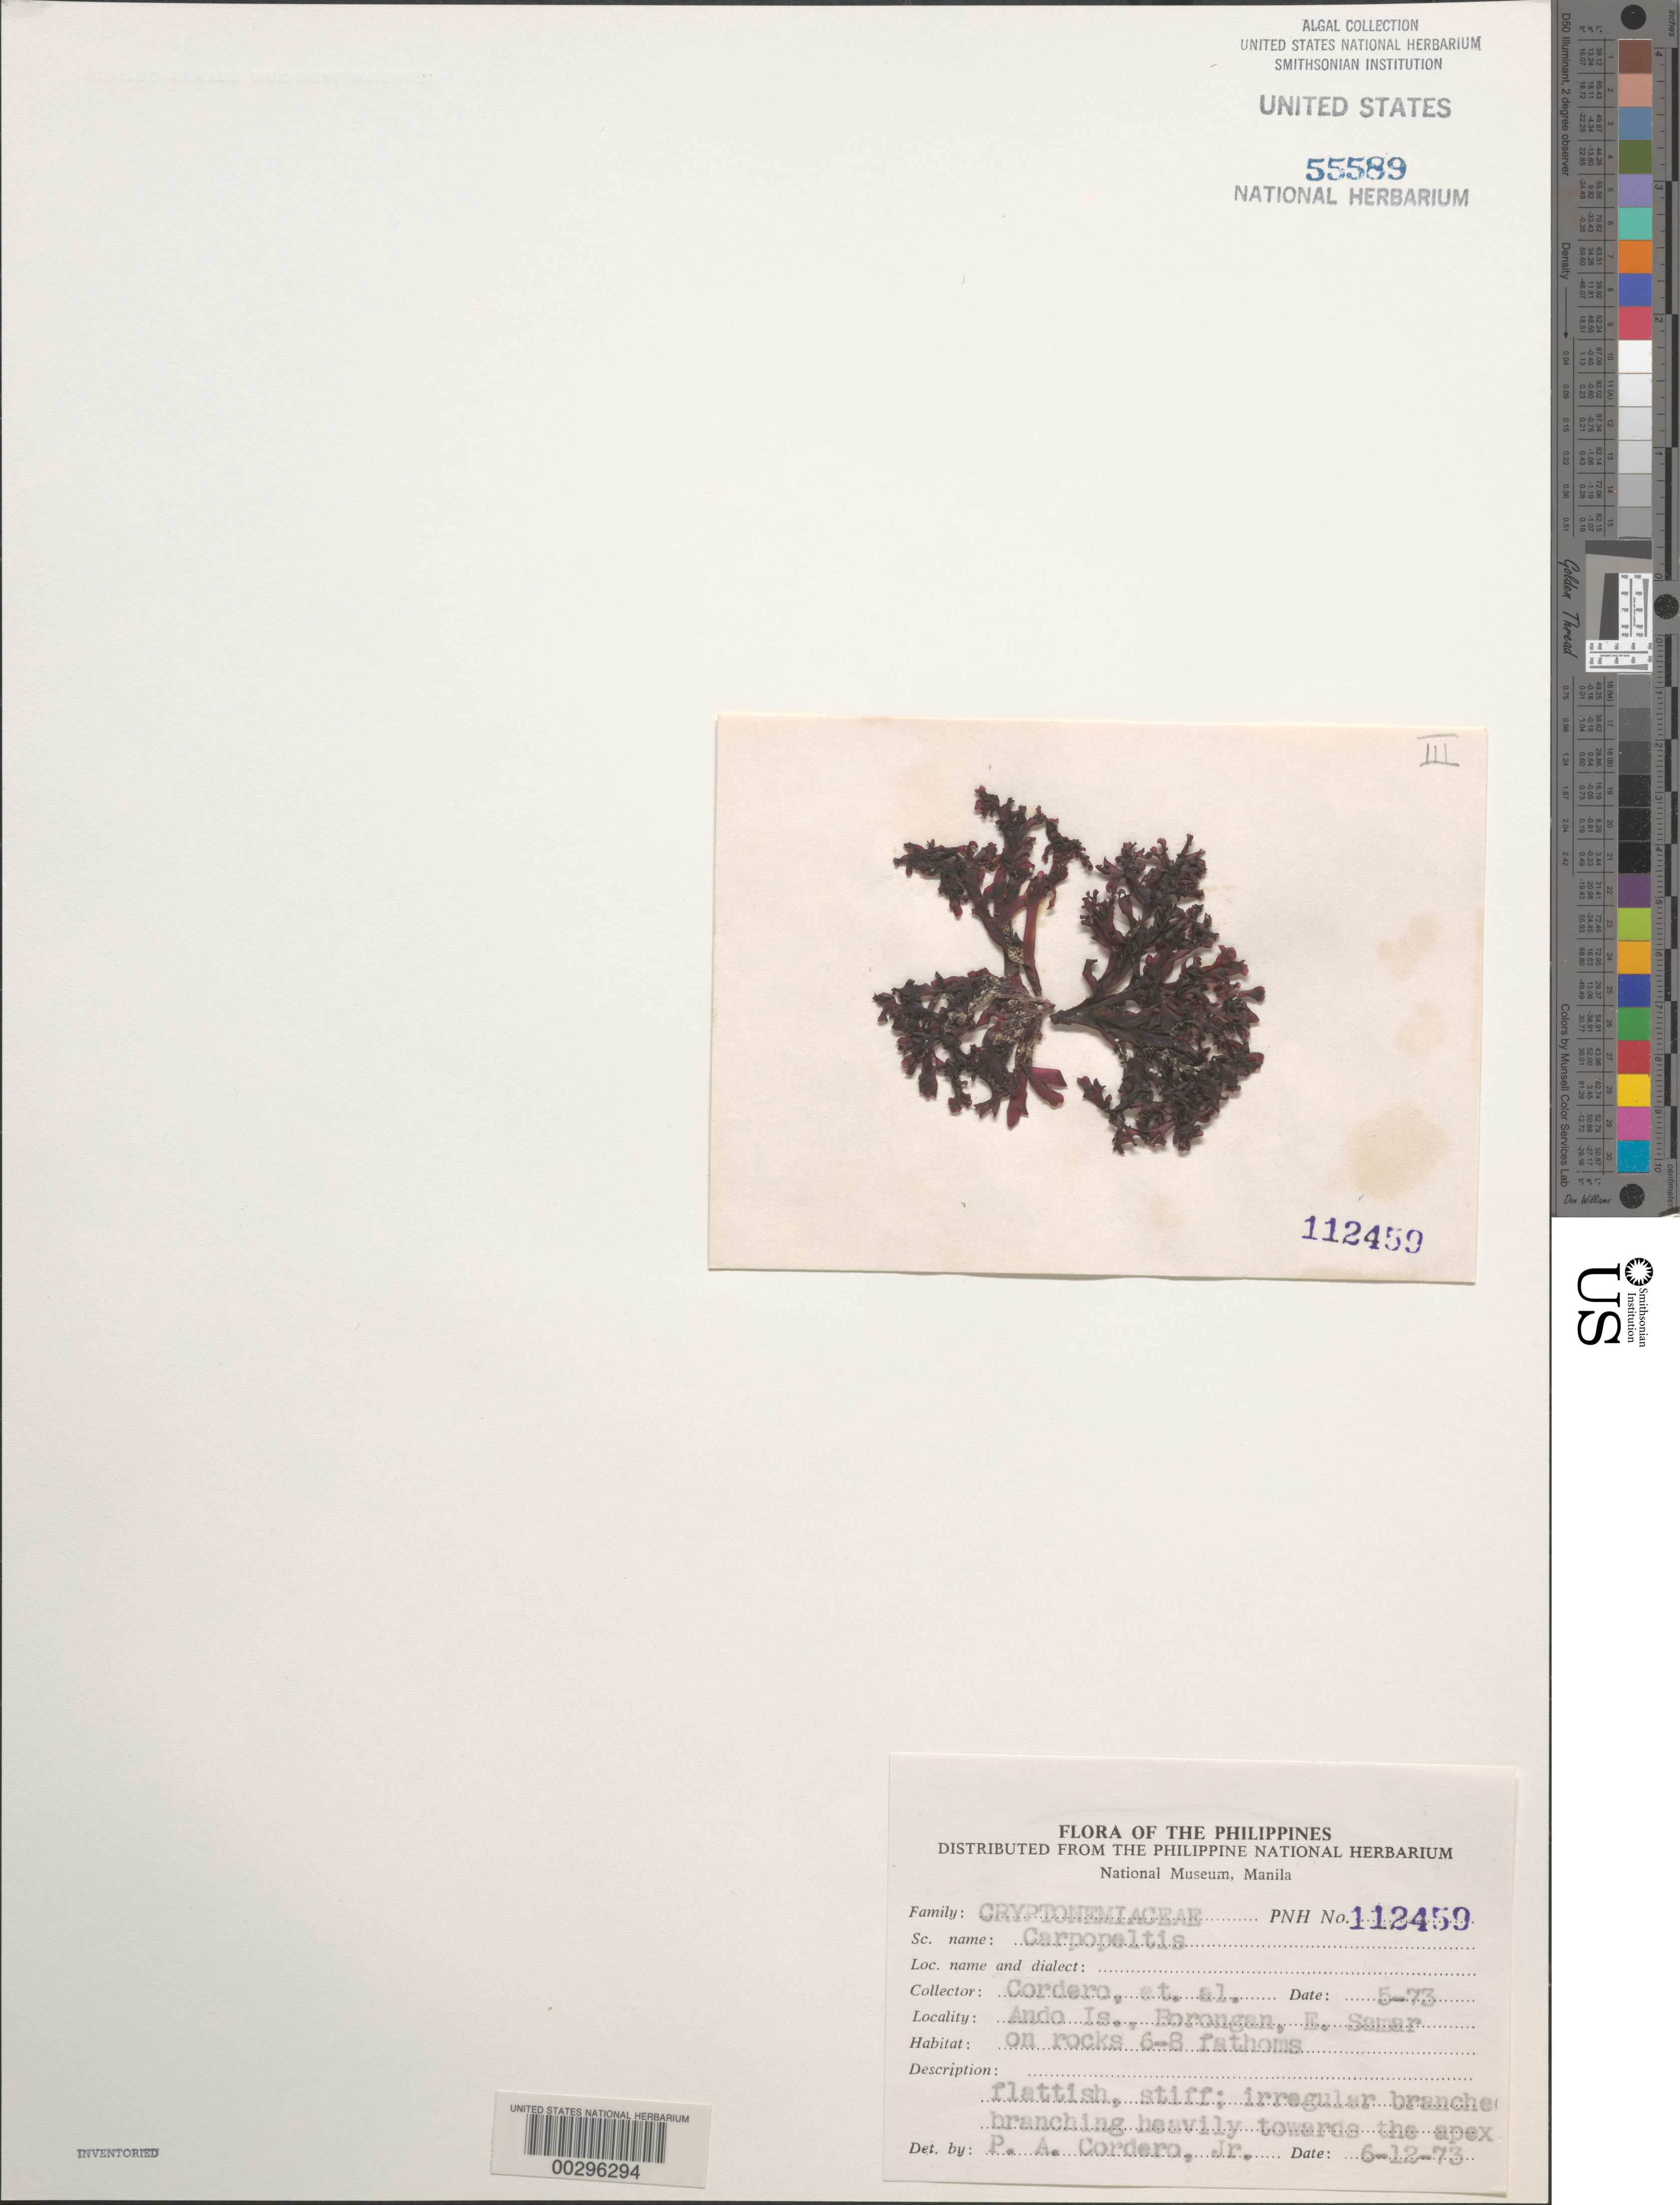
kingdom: Plantae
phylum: Rhodophyta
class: Florideophyceae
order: Halymeniales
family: Halymeniaceae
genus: Carpopeltis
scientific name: Carpopeltis sp.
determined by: Cordero, P. A., Jr.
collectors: P. A. Cordero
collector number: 112459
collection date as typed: May 1973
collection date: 1973-05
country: Philippines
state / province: Eastern Visayas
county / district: Eastern Samar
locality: Ando island, borongan, east samar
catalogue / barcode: US 55589